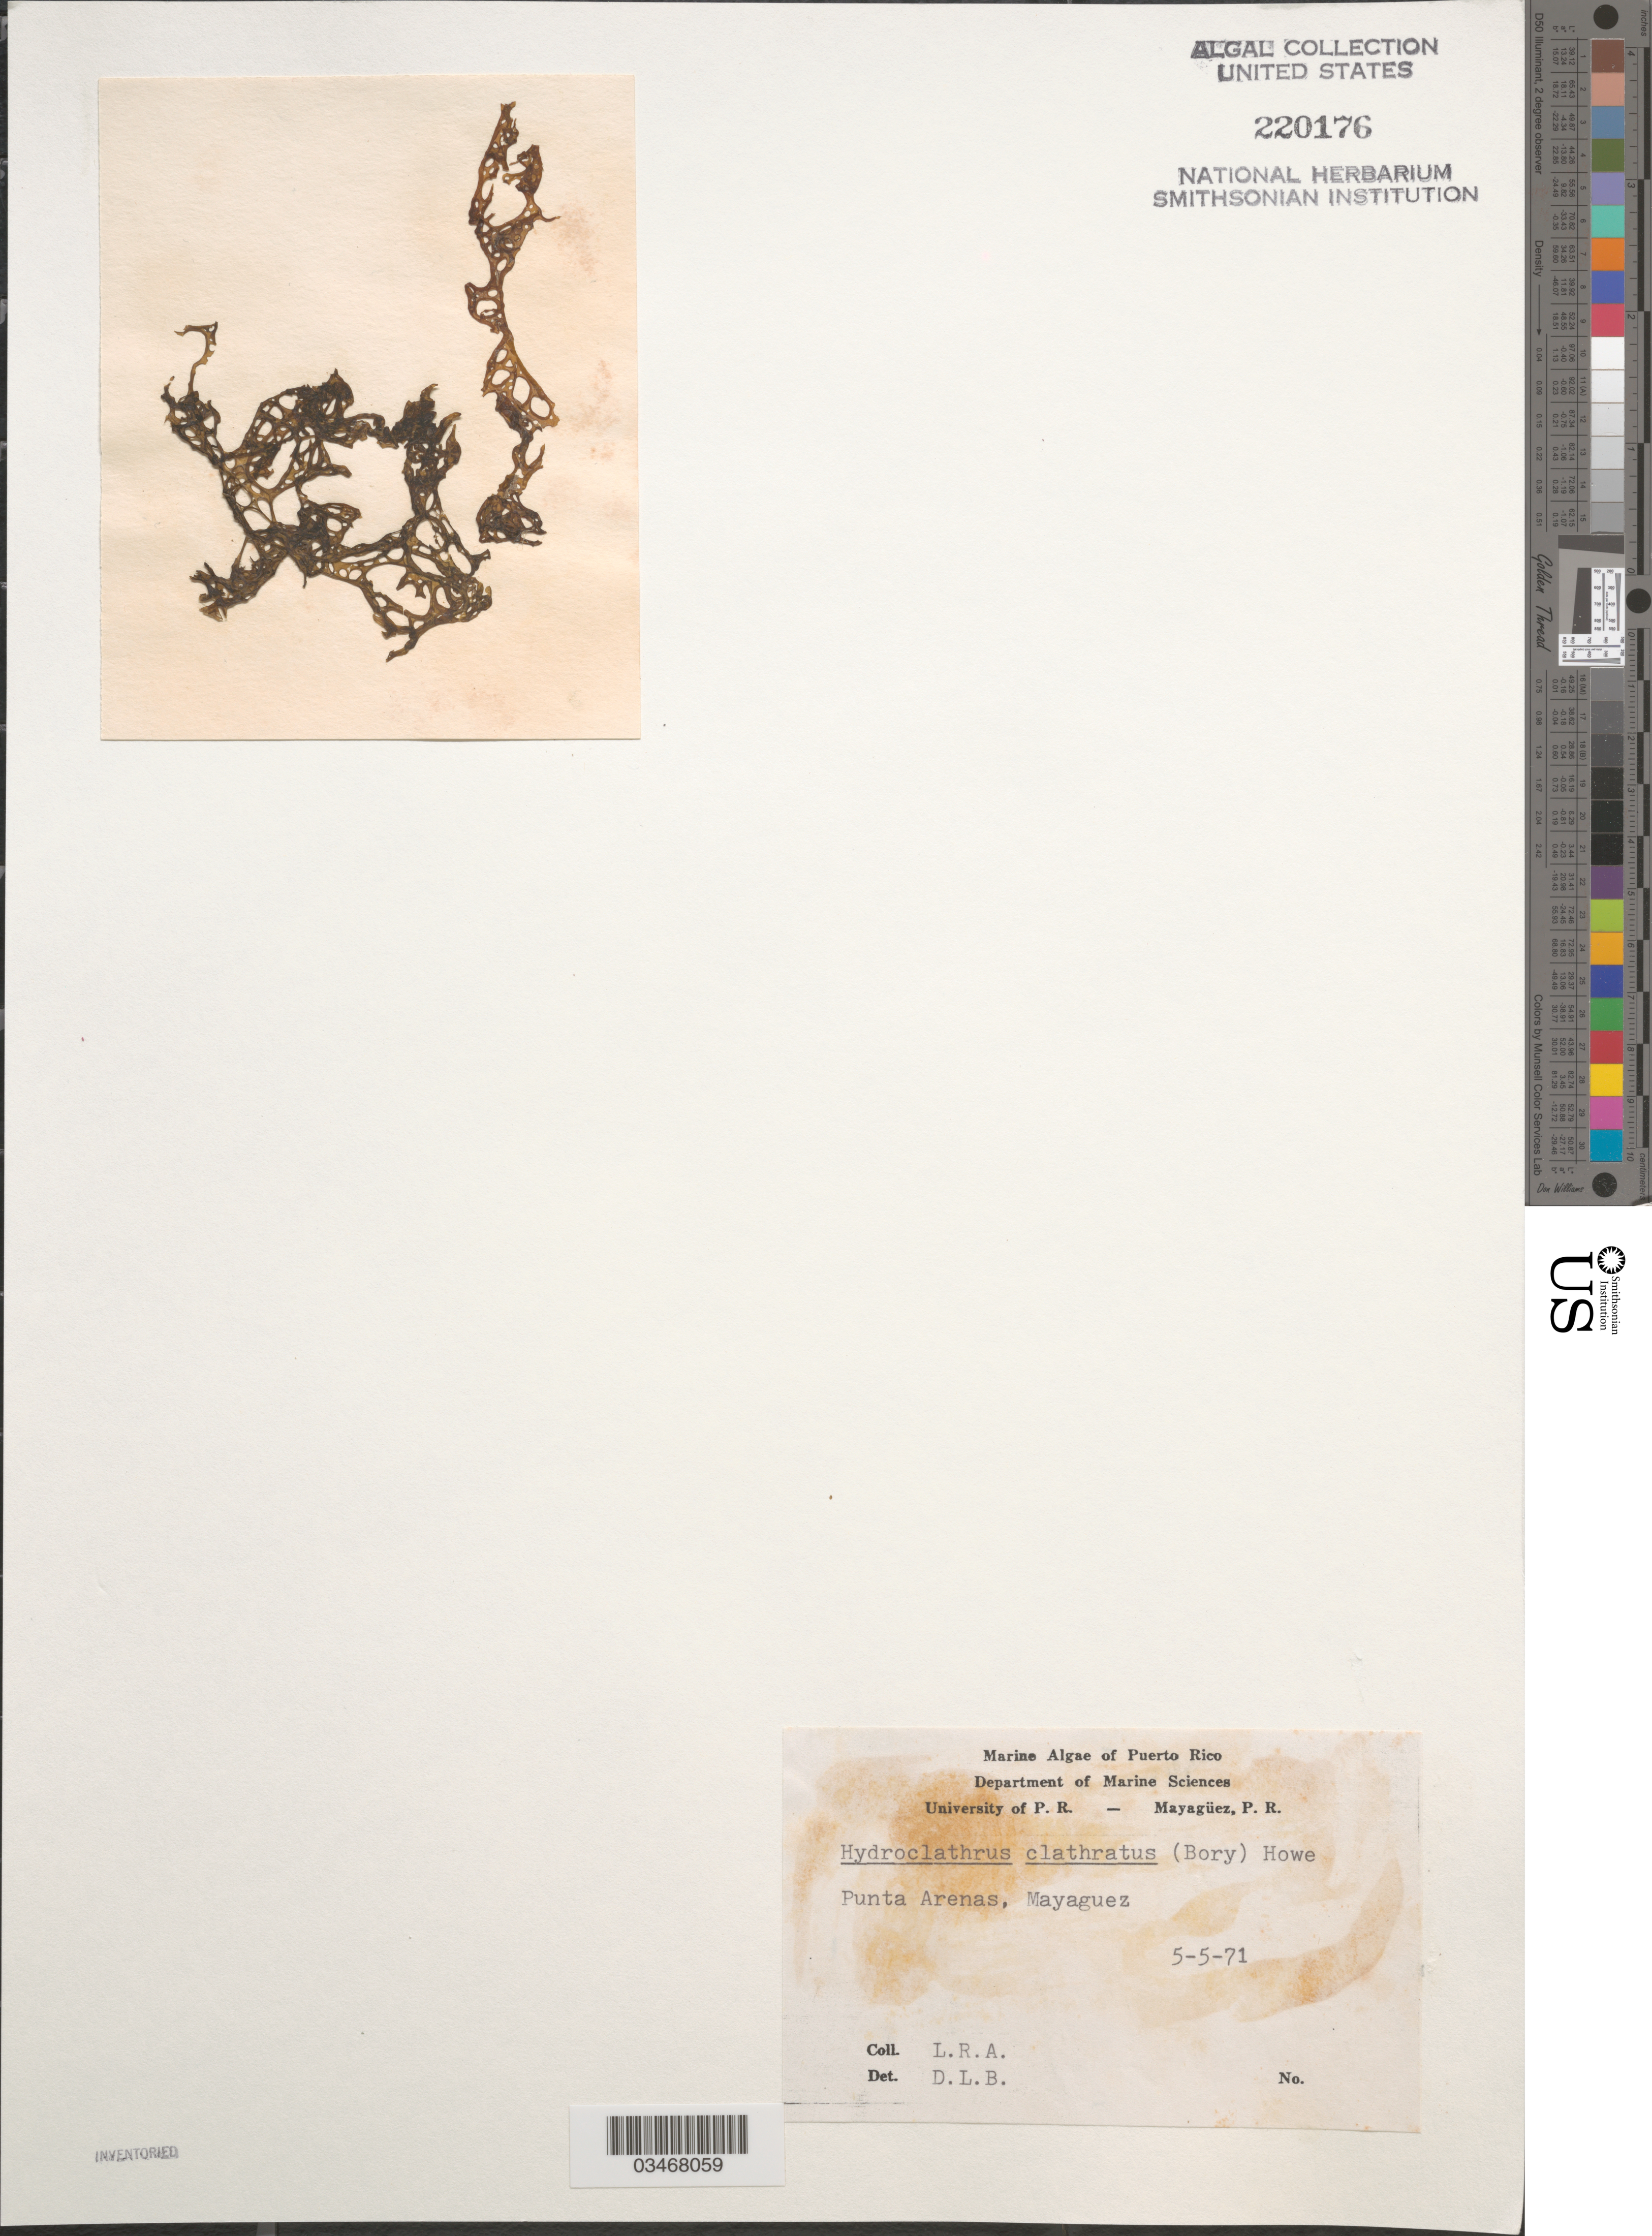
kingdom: Chromista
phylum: Ochrophyta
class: Phaeophyceae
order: Scytosiphonales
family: Scytosiphonaceae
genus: Hydroclathrus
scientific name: Hydroclathrus clathratus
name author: (C. Agardh) M. Howe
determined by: Ballantine, D. L.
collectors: L. Almodovar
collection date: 1971-05-05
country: Puerto Rico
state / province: Mayagüez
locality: Punta Arenas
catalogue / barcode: US 220176